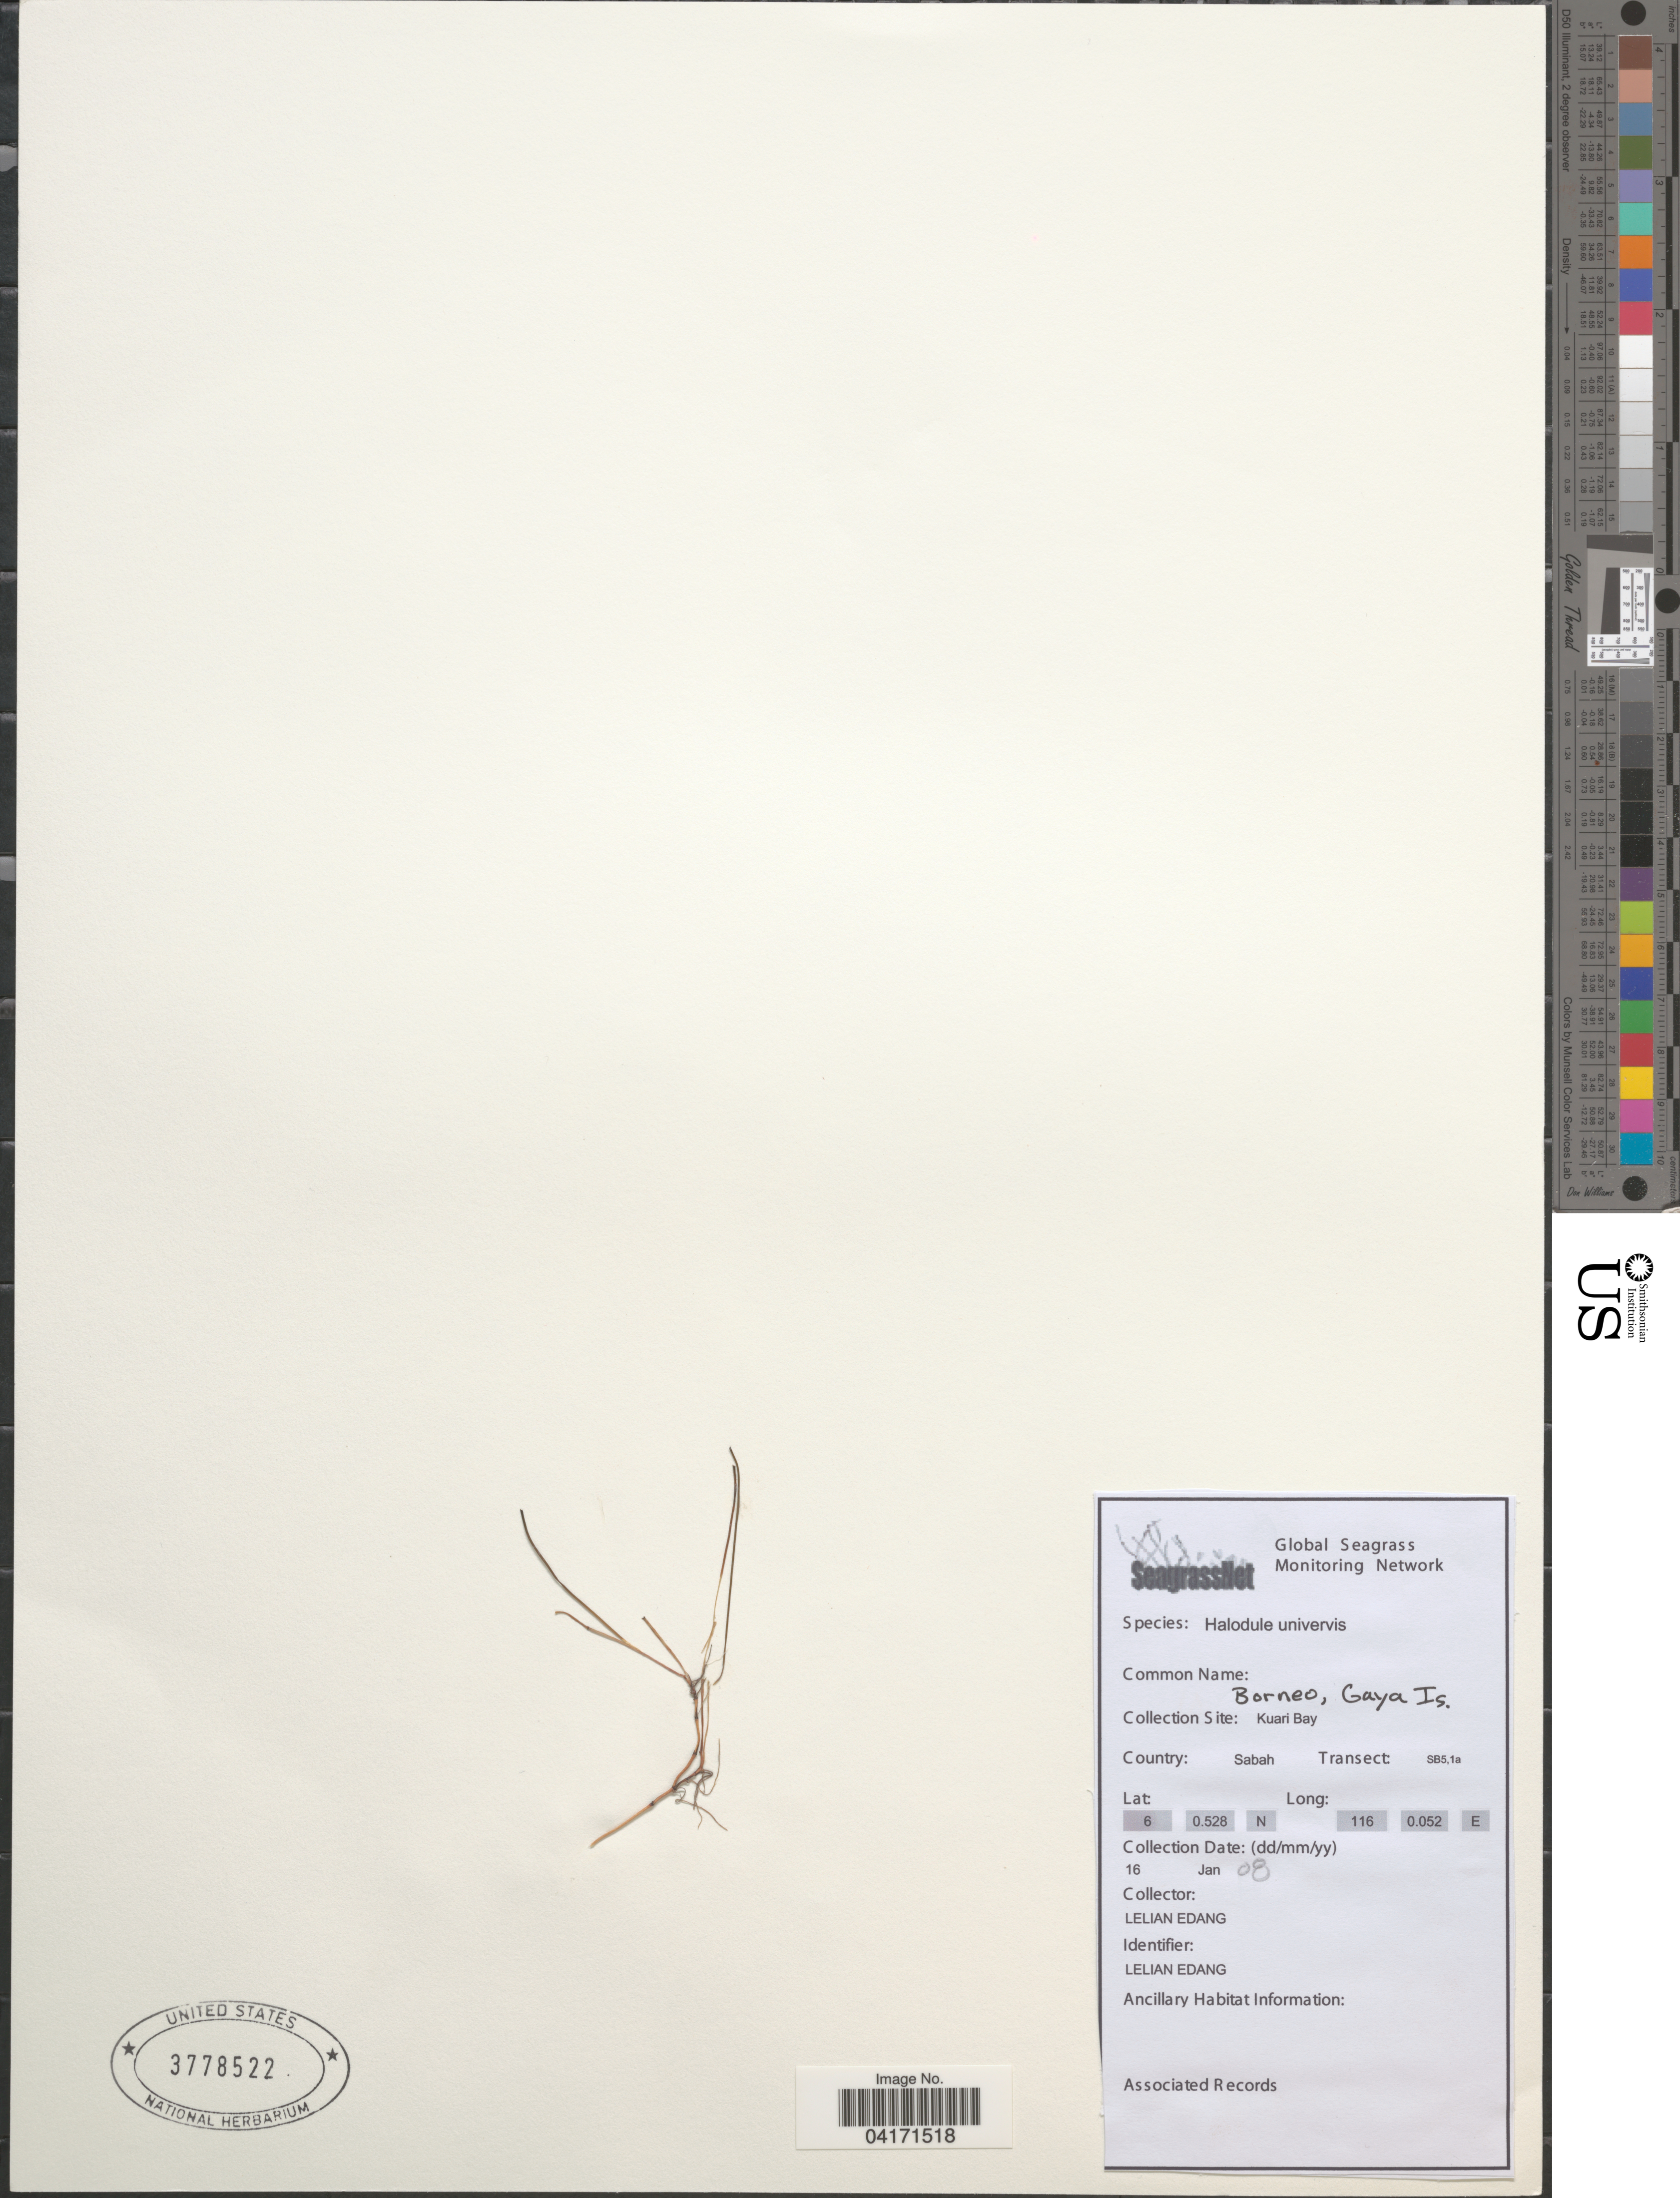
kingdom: Plantae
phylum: Tracheophyta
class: Liliopsida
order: Alismatales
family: Cymodoceaceae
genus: Halodule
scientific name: Halodule uninervis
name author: (Forssk.) Asch.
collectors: L. Edang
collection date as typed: Transcribed d/m/y: 16/1/8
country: Malaysia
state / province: Sabah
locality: Borneo, Gaya Is. Kuari Bay. Transect: SB5,1a.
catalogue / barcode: US 3778522